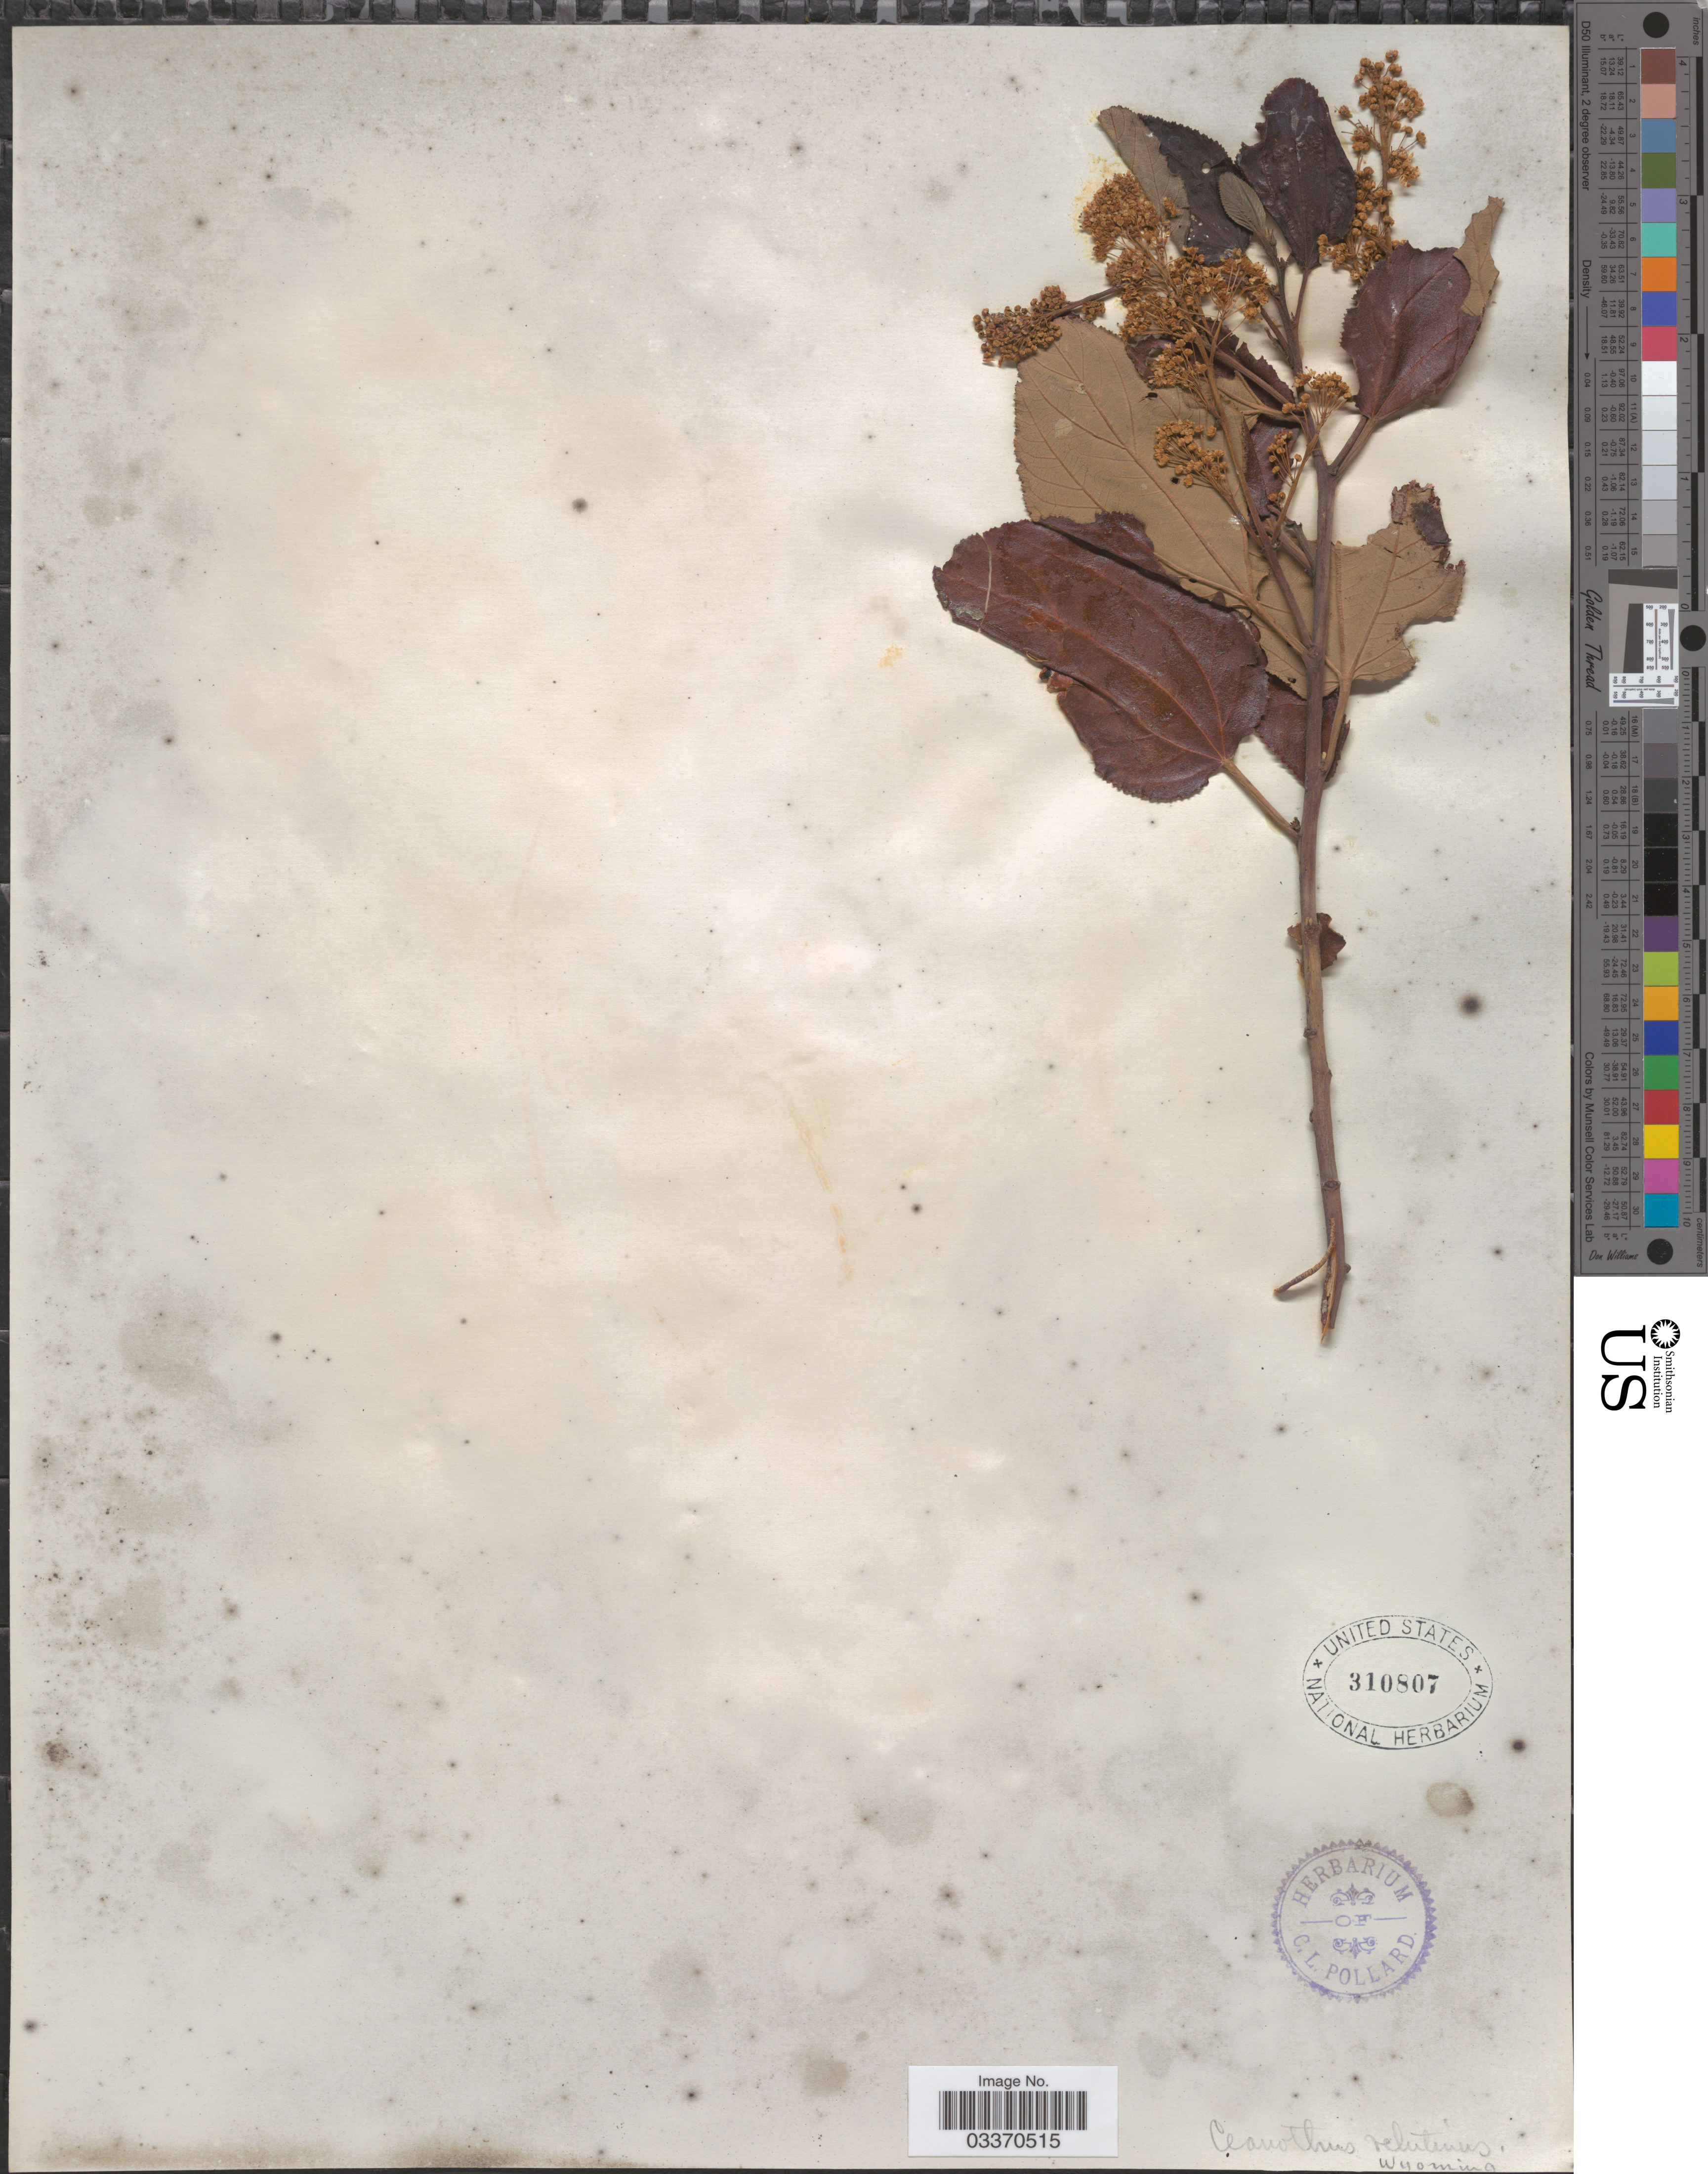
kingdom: Plantae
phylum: Tracheophyta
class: Magnoliopsida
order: Rosales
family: Rhamnaceae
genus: Ceanothus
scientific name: Ceanothus velutinus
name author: Douglas ex Hook.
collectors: ex herb. C.L. Pollard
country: United States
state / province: Wyoming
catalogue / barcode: US 310807